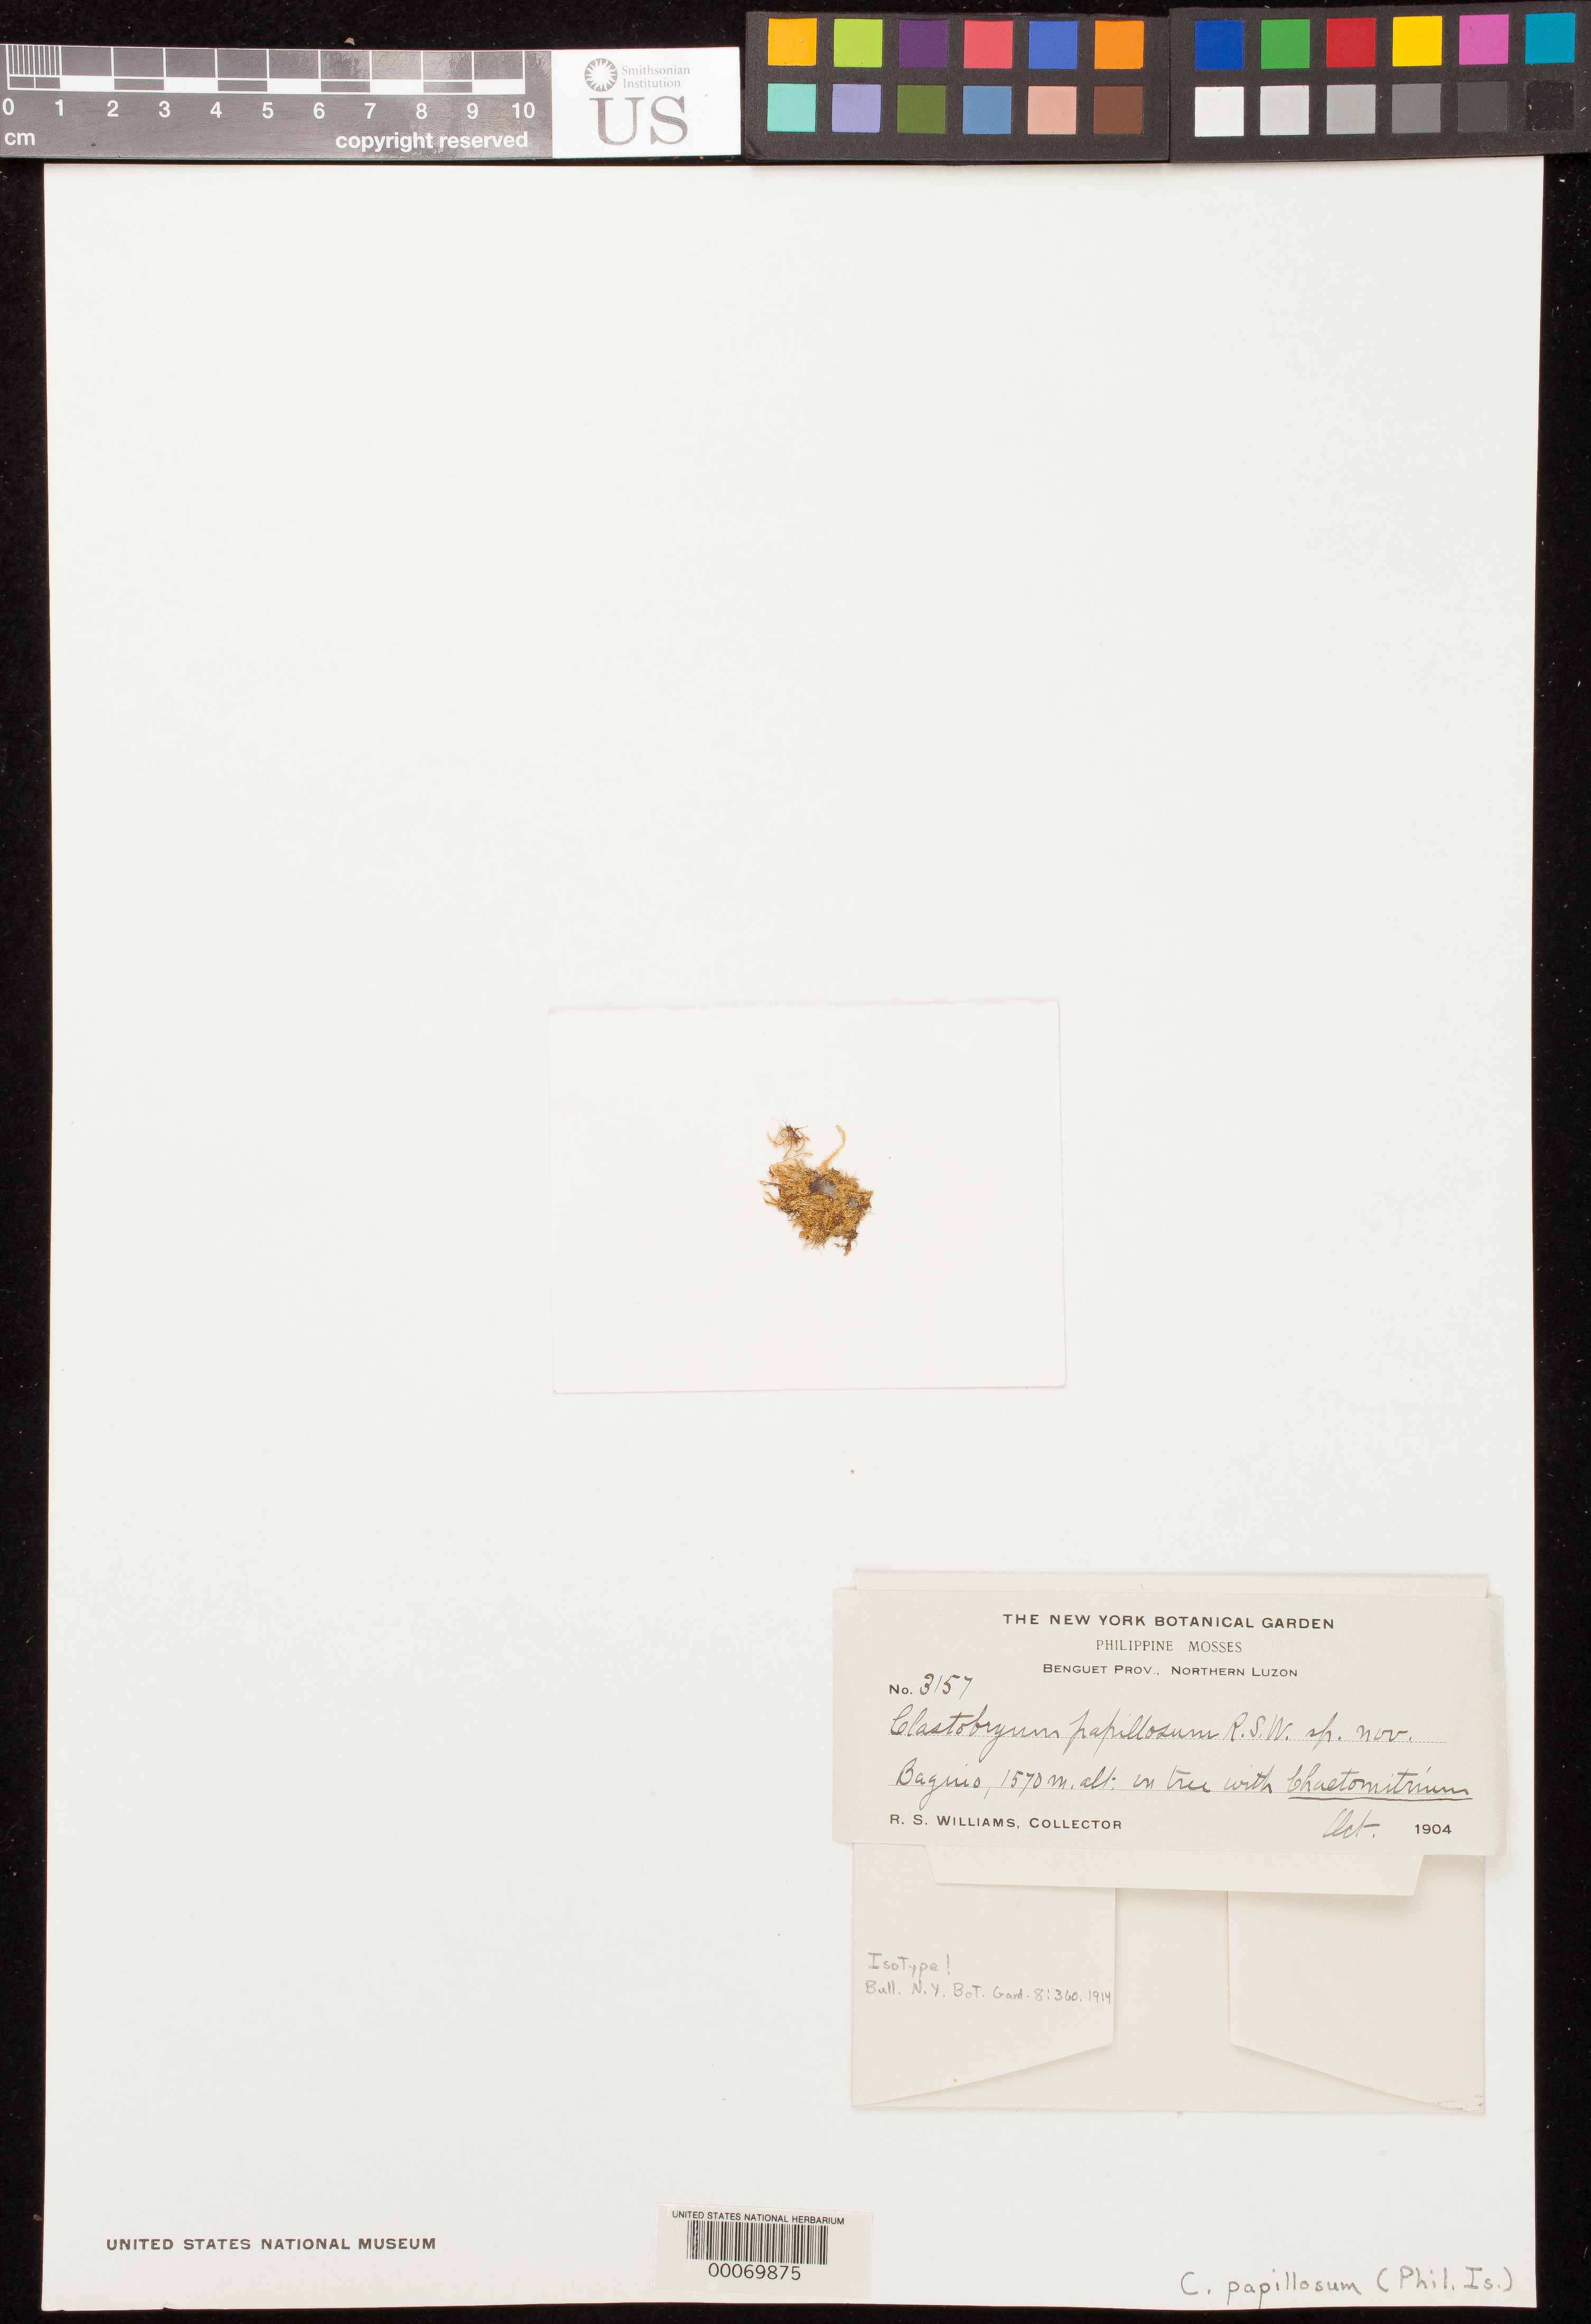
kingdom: Plantae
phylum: Bryophyta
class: Bryopsida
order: Hypnales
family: Pylaisiadelphaceae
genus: Clastobryum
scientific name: Clastobryum papillosum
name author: R.S. Williams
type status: Isotype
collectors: R. S. Williams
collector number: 3157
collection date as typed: Oct 1904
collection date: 1904-10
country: Philippines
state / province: Cordillera (Administrative Region)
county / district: Benguet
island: Luzon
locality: Baguio.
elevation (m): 1570